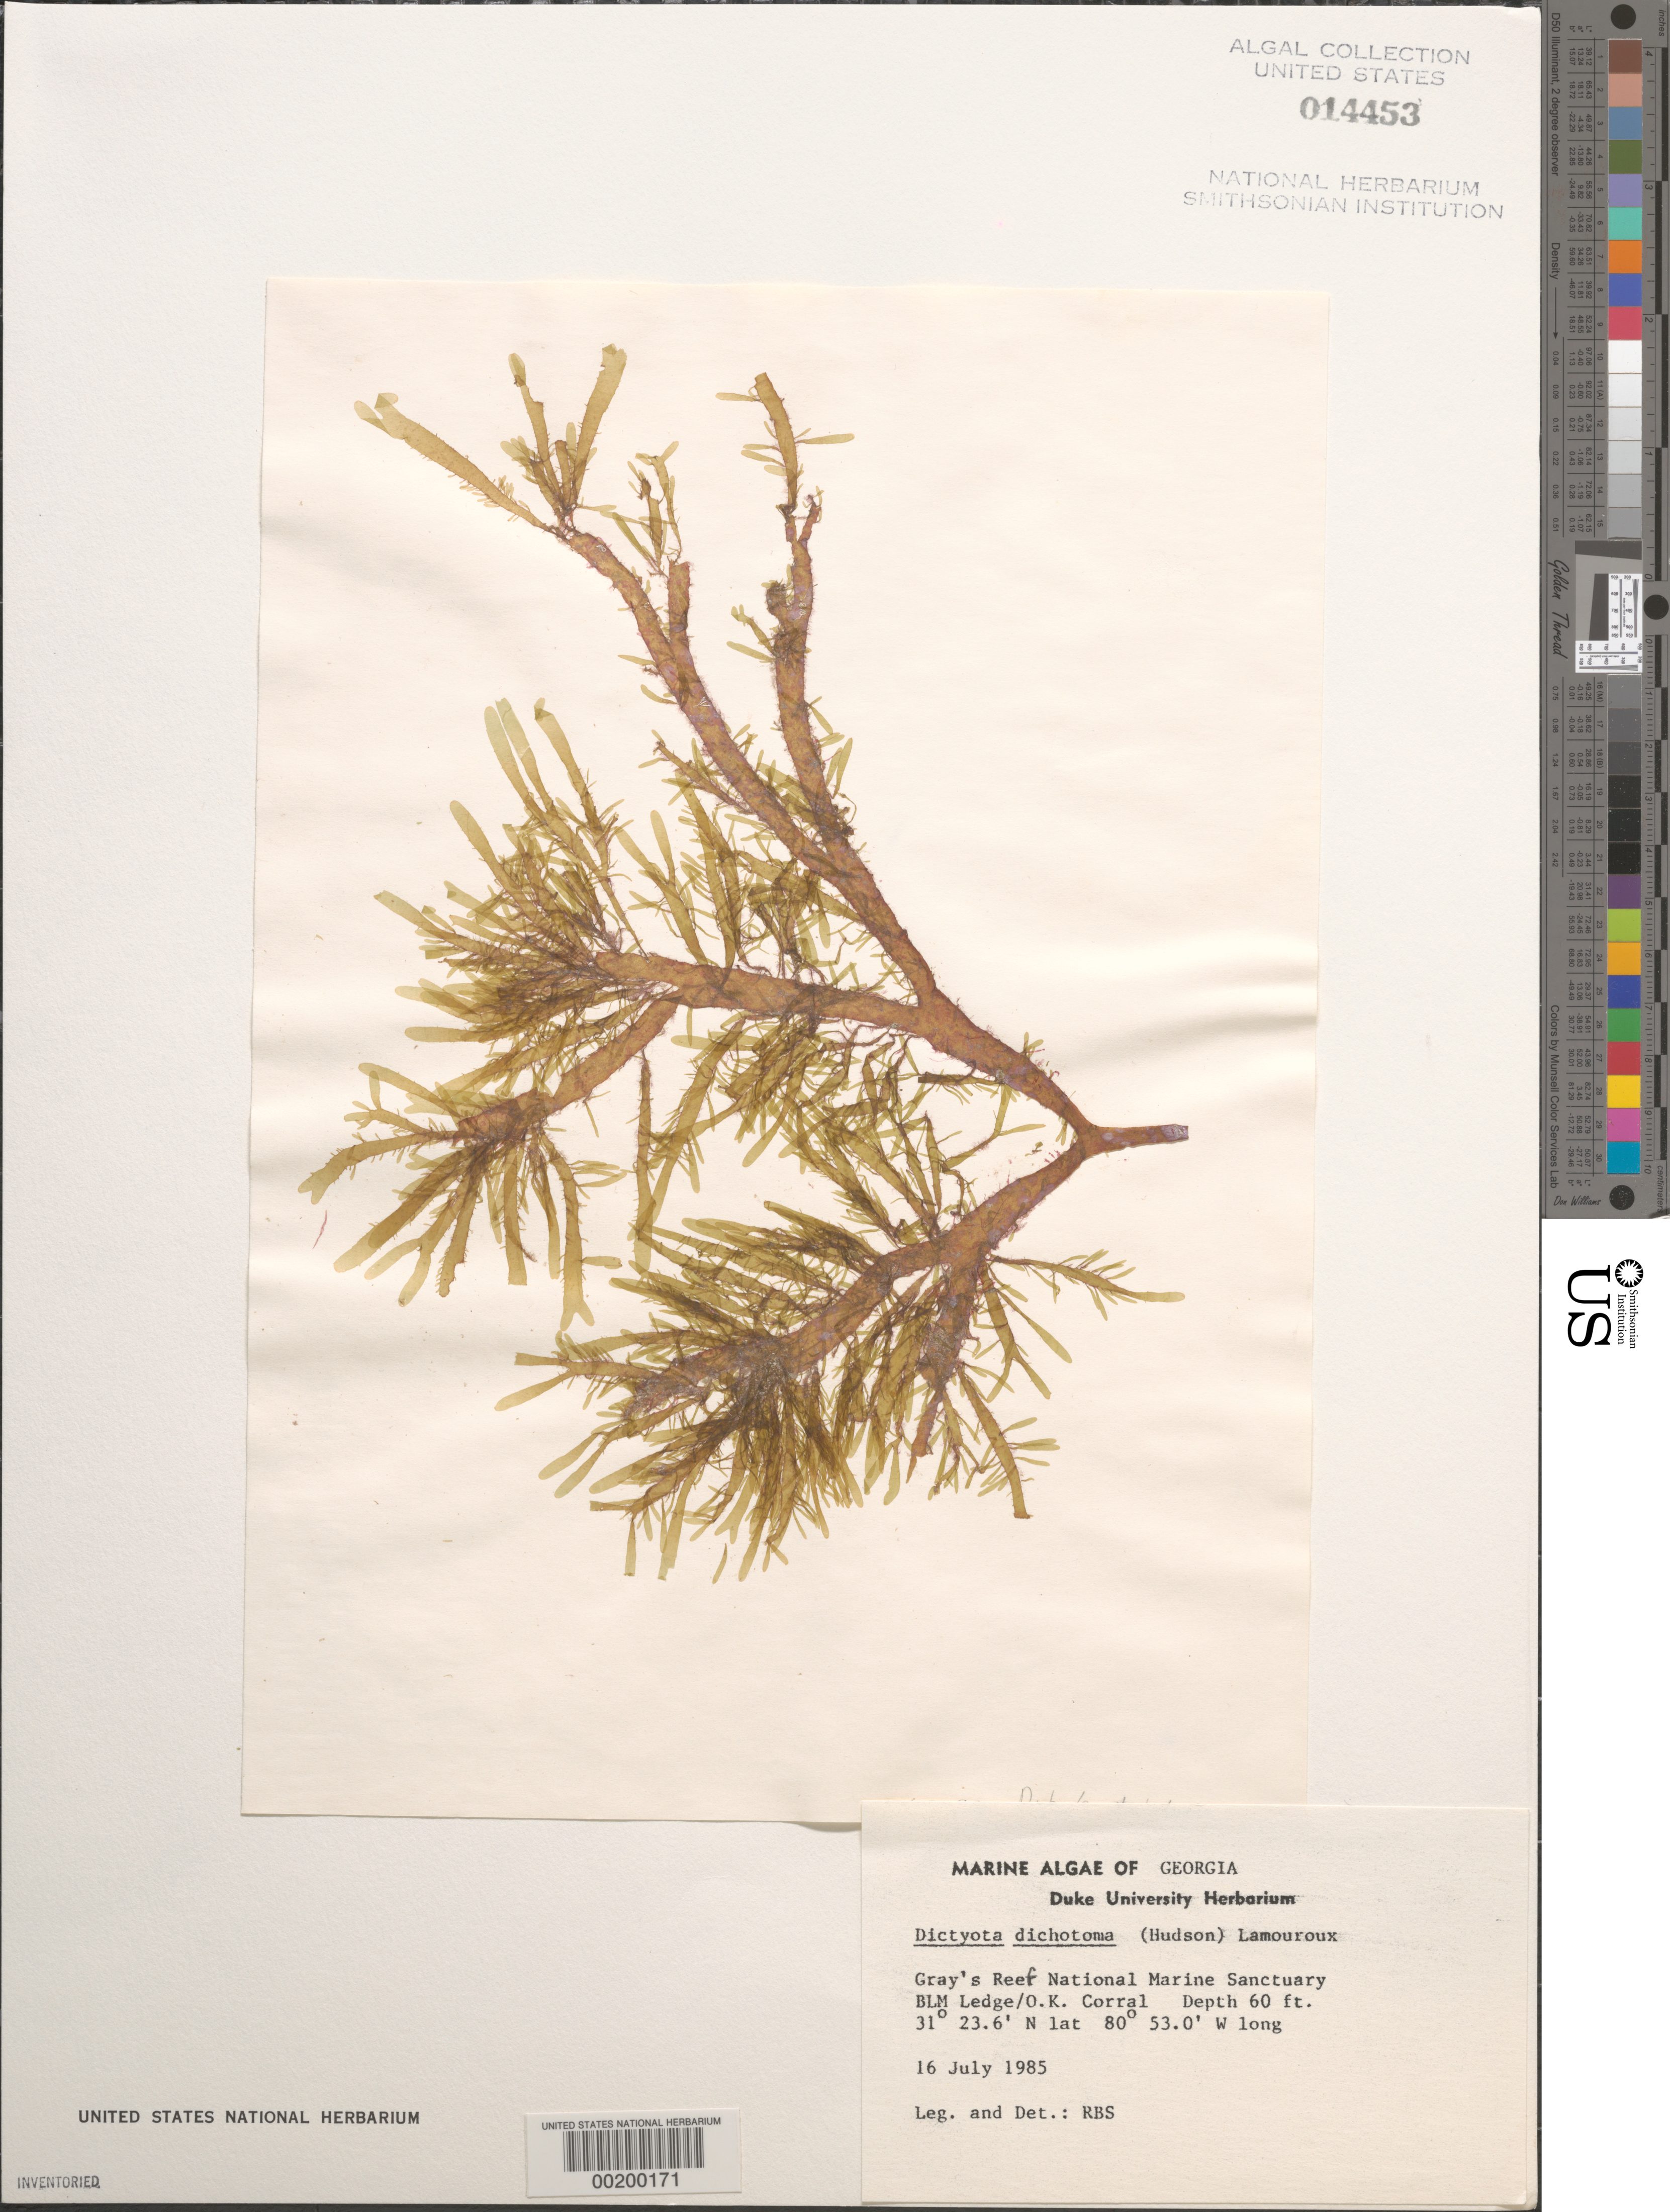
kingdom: Chromista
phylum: Ochrophyta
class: Phaeophyceae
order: Dictyotales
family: Dictyotaceae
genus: Dictyota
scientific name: Dictyota dichotoma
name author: (Huds.) J.V.Lamouroux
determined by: Searles, R. B.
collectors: R. Searles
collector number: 85-29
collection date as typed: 16 Jul 1985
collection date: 1985-07-16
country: United States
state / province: Georgia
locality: Gray's Reef National Marine Sanctuary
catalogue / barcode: US 14453